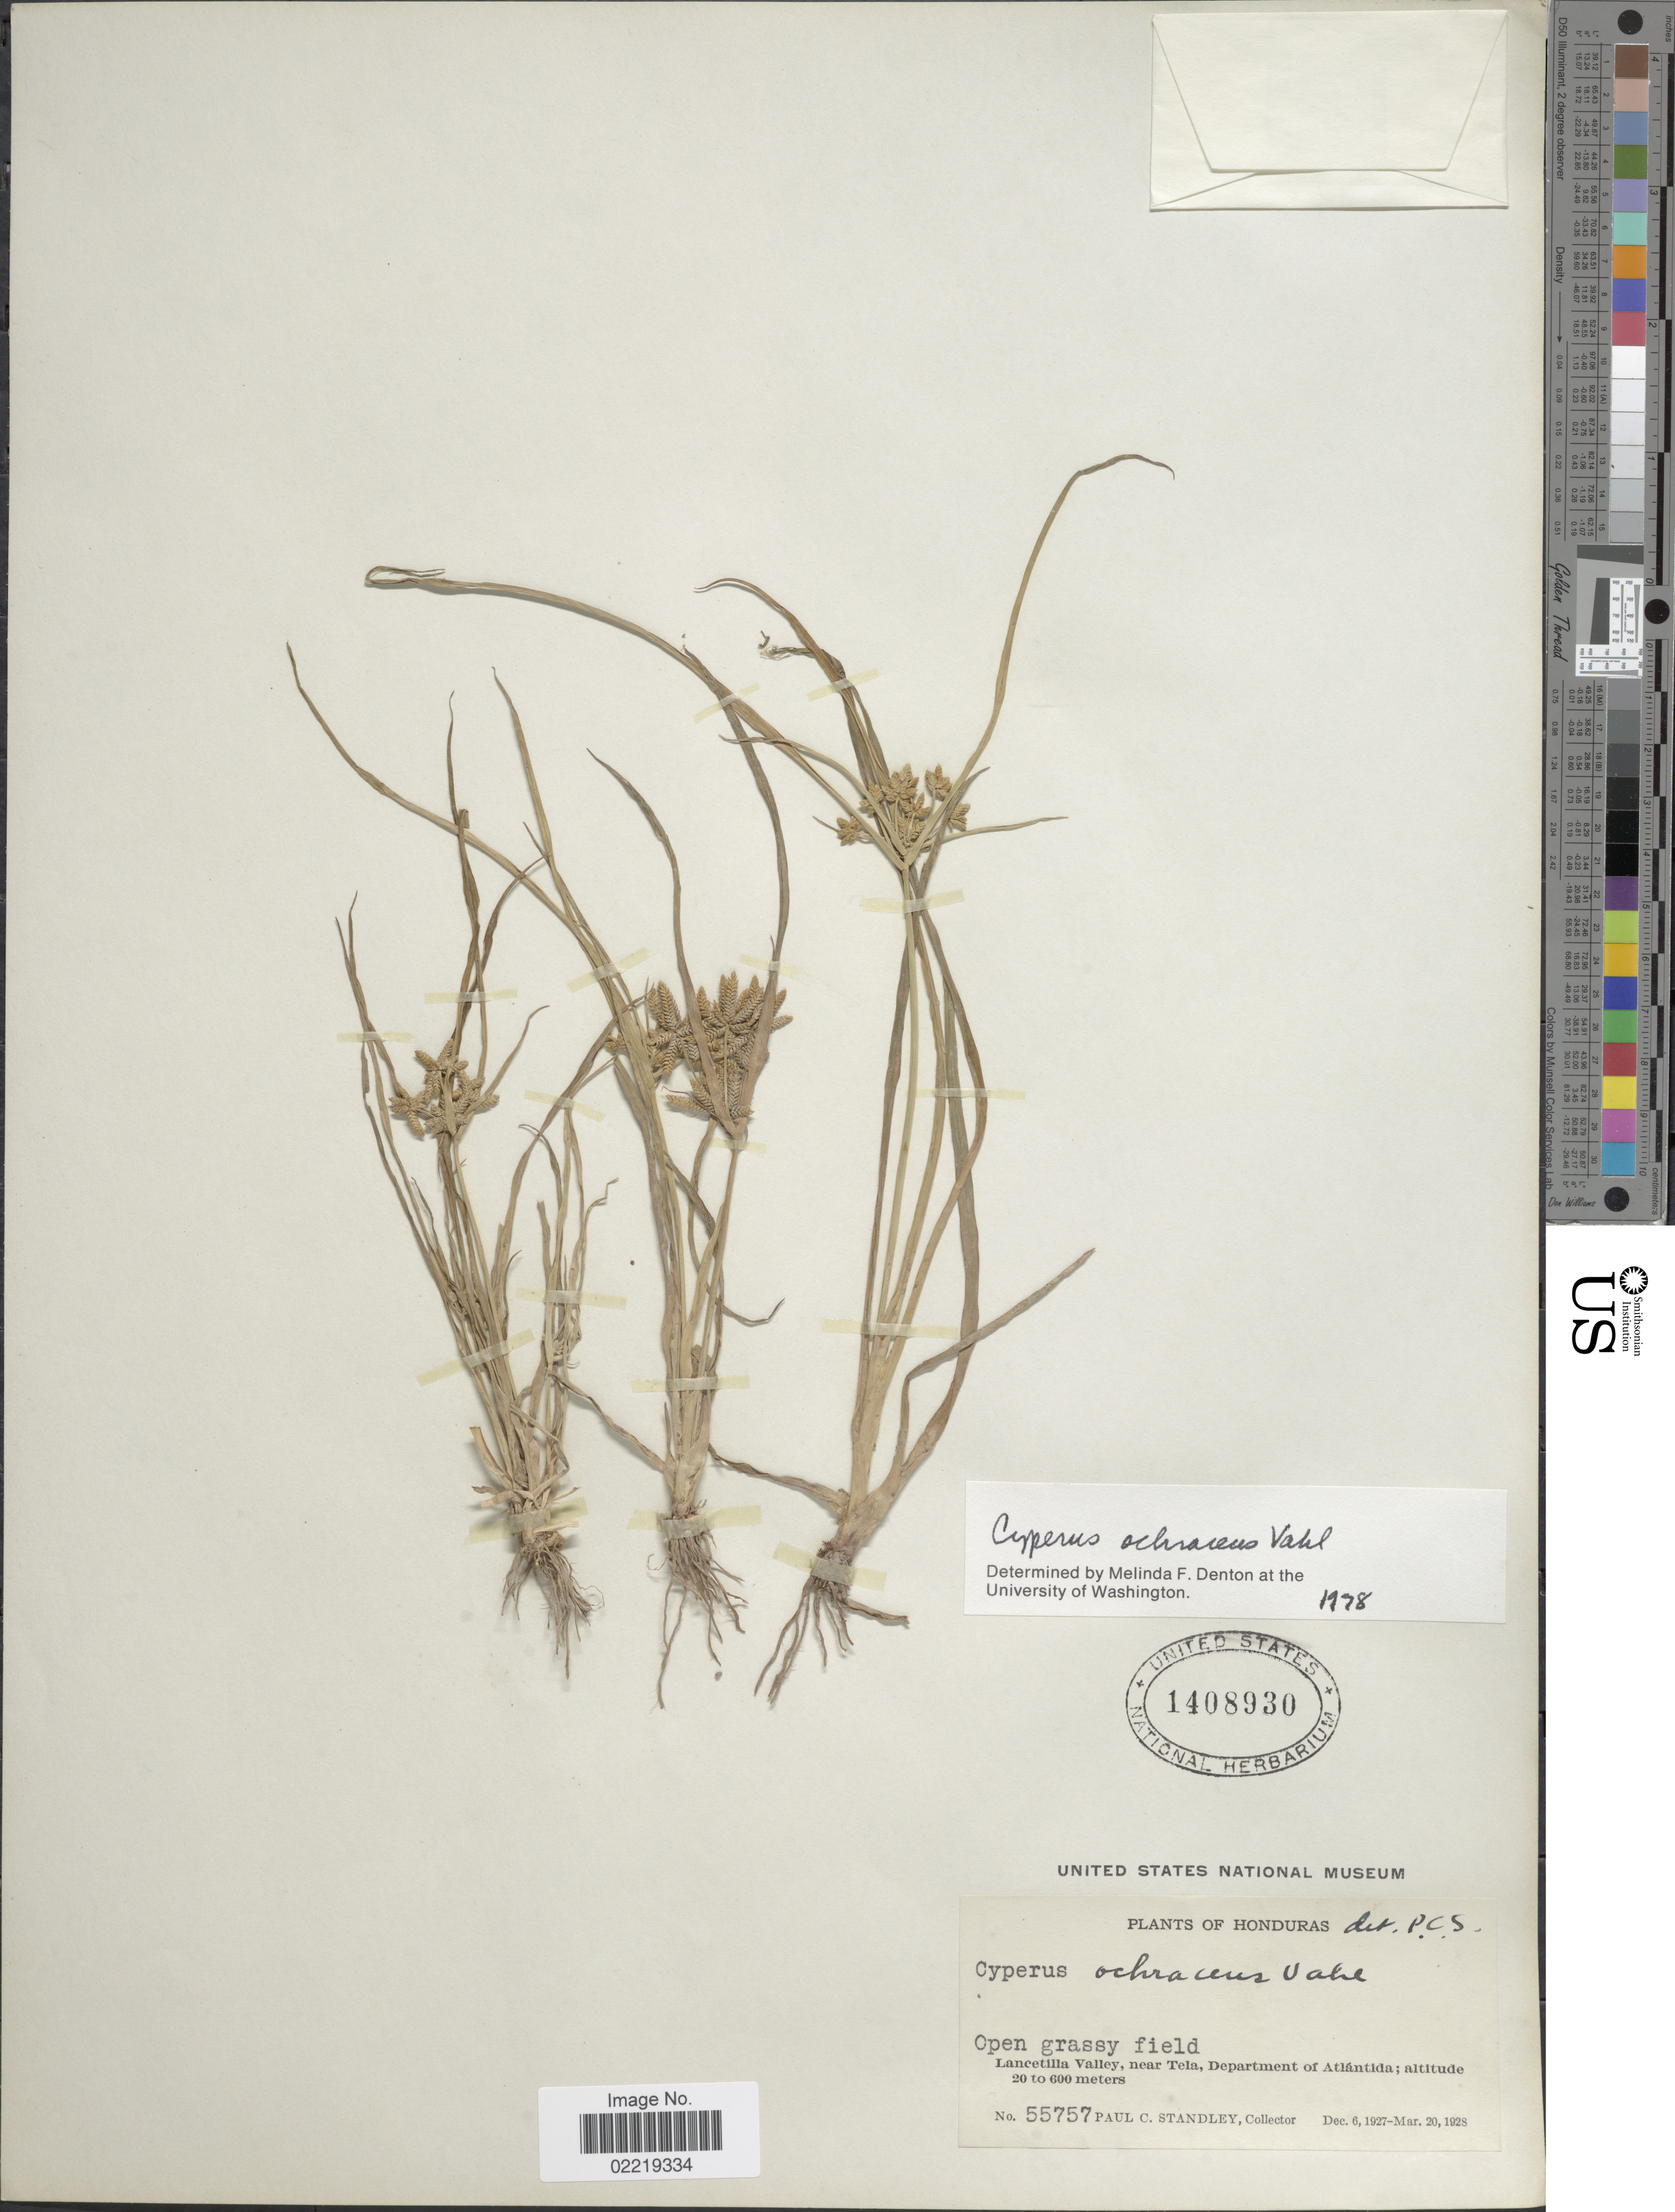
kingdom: Plantae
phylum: Tracheophyta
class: Liliopsida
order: Poales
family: Cyperaceae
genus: Cyperus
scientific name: Cyperus ochraceus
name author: Vahl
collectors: P. C. Standley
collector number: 55757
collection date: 1927-12-06/1928-03-20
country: Honduras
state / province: Atlántida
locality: Lancetilla Valley, near Tela, Department of Atlantida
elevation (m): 20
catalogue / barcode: US 1408930